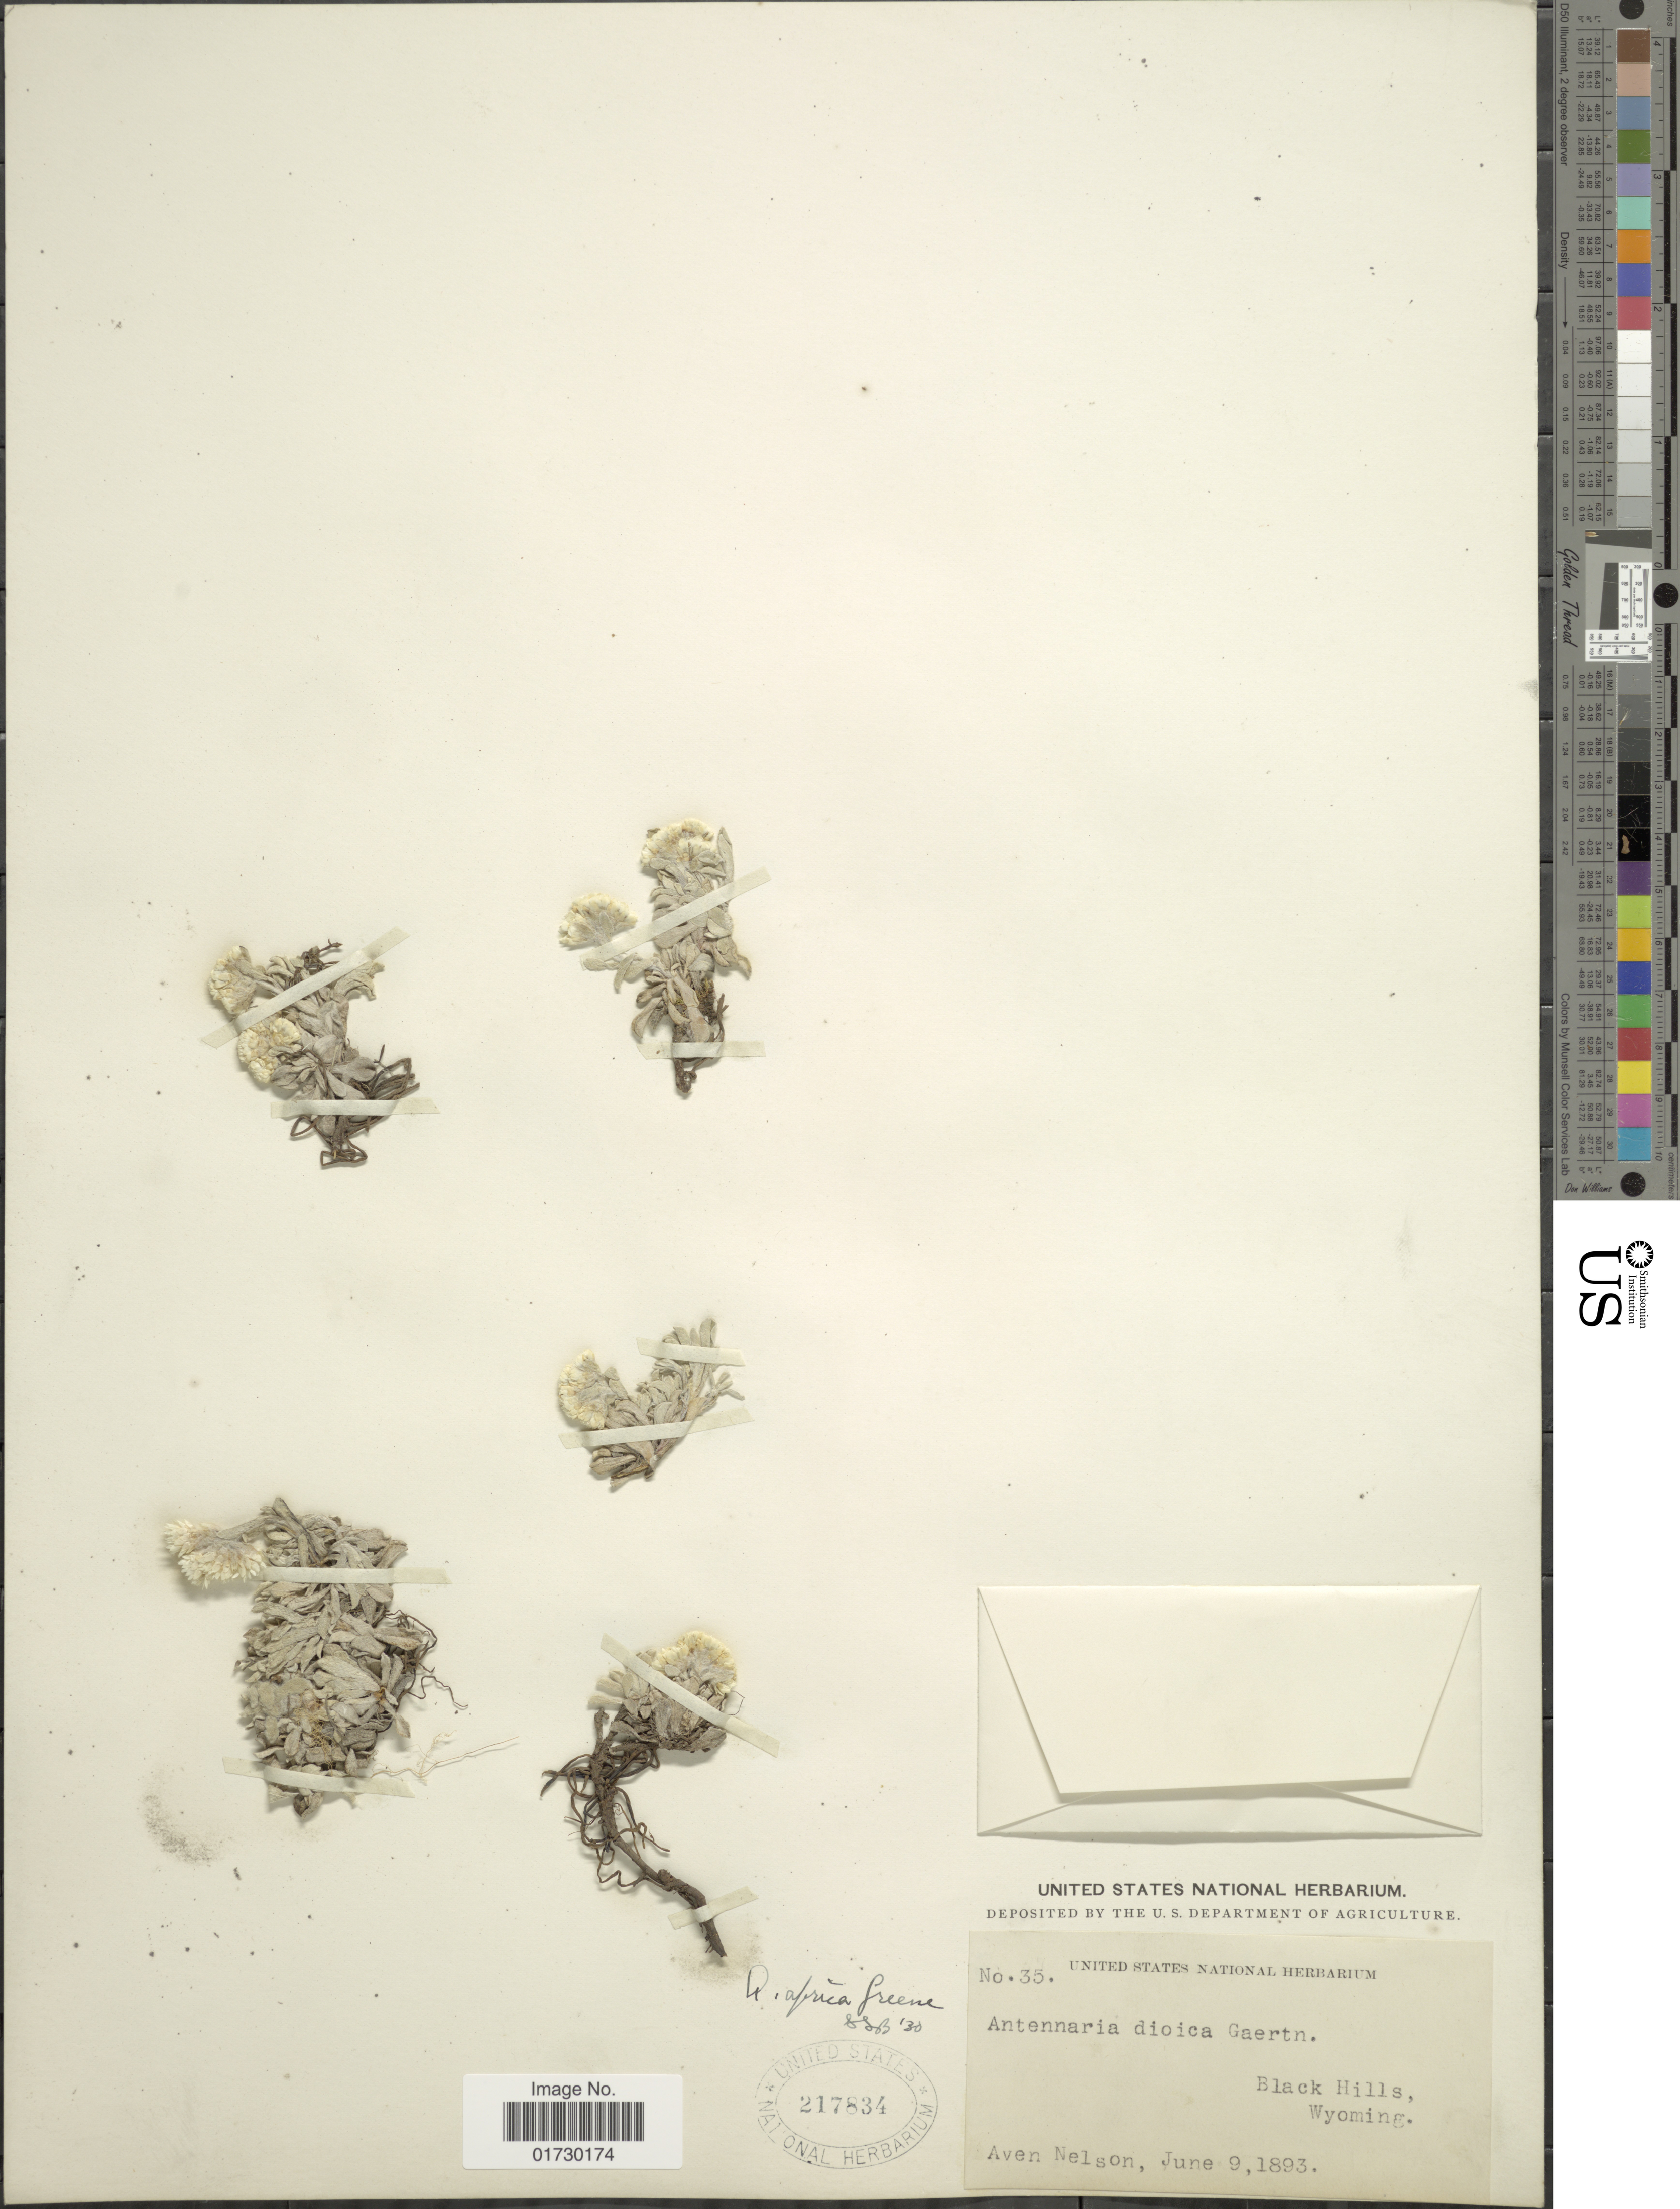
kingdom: Plantae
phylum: Tracheophyta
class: Magnoliopsida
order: Asterales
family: Asteraceae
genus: Antennaria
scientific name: Antennaria aprica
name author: Greene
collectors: A. Nelson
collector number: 35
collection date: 1893-06-09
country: United States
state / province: Wyoming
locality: Black Hills, Wyoming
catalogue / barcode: US 217834